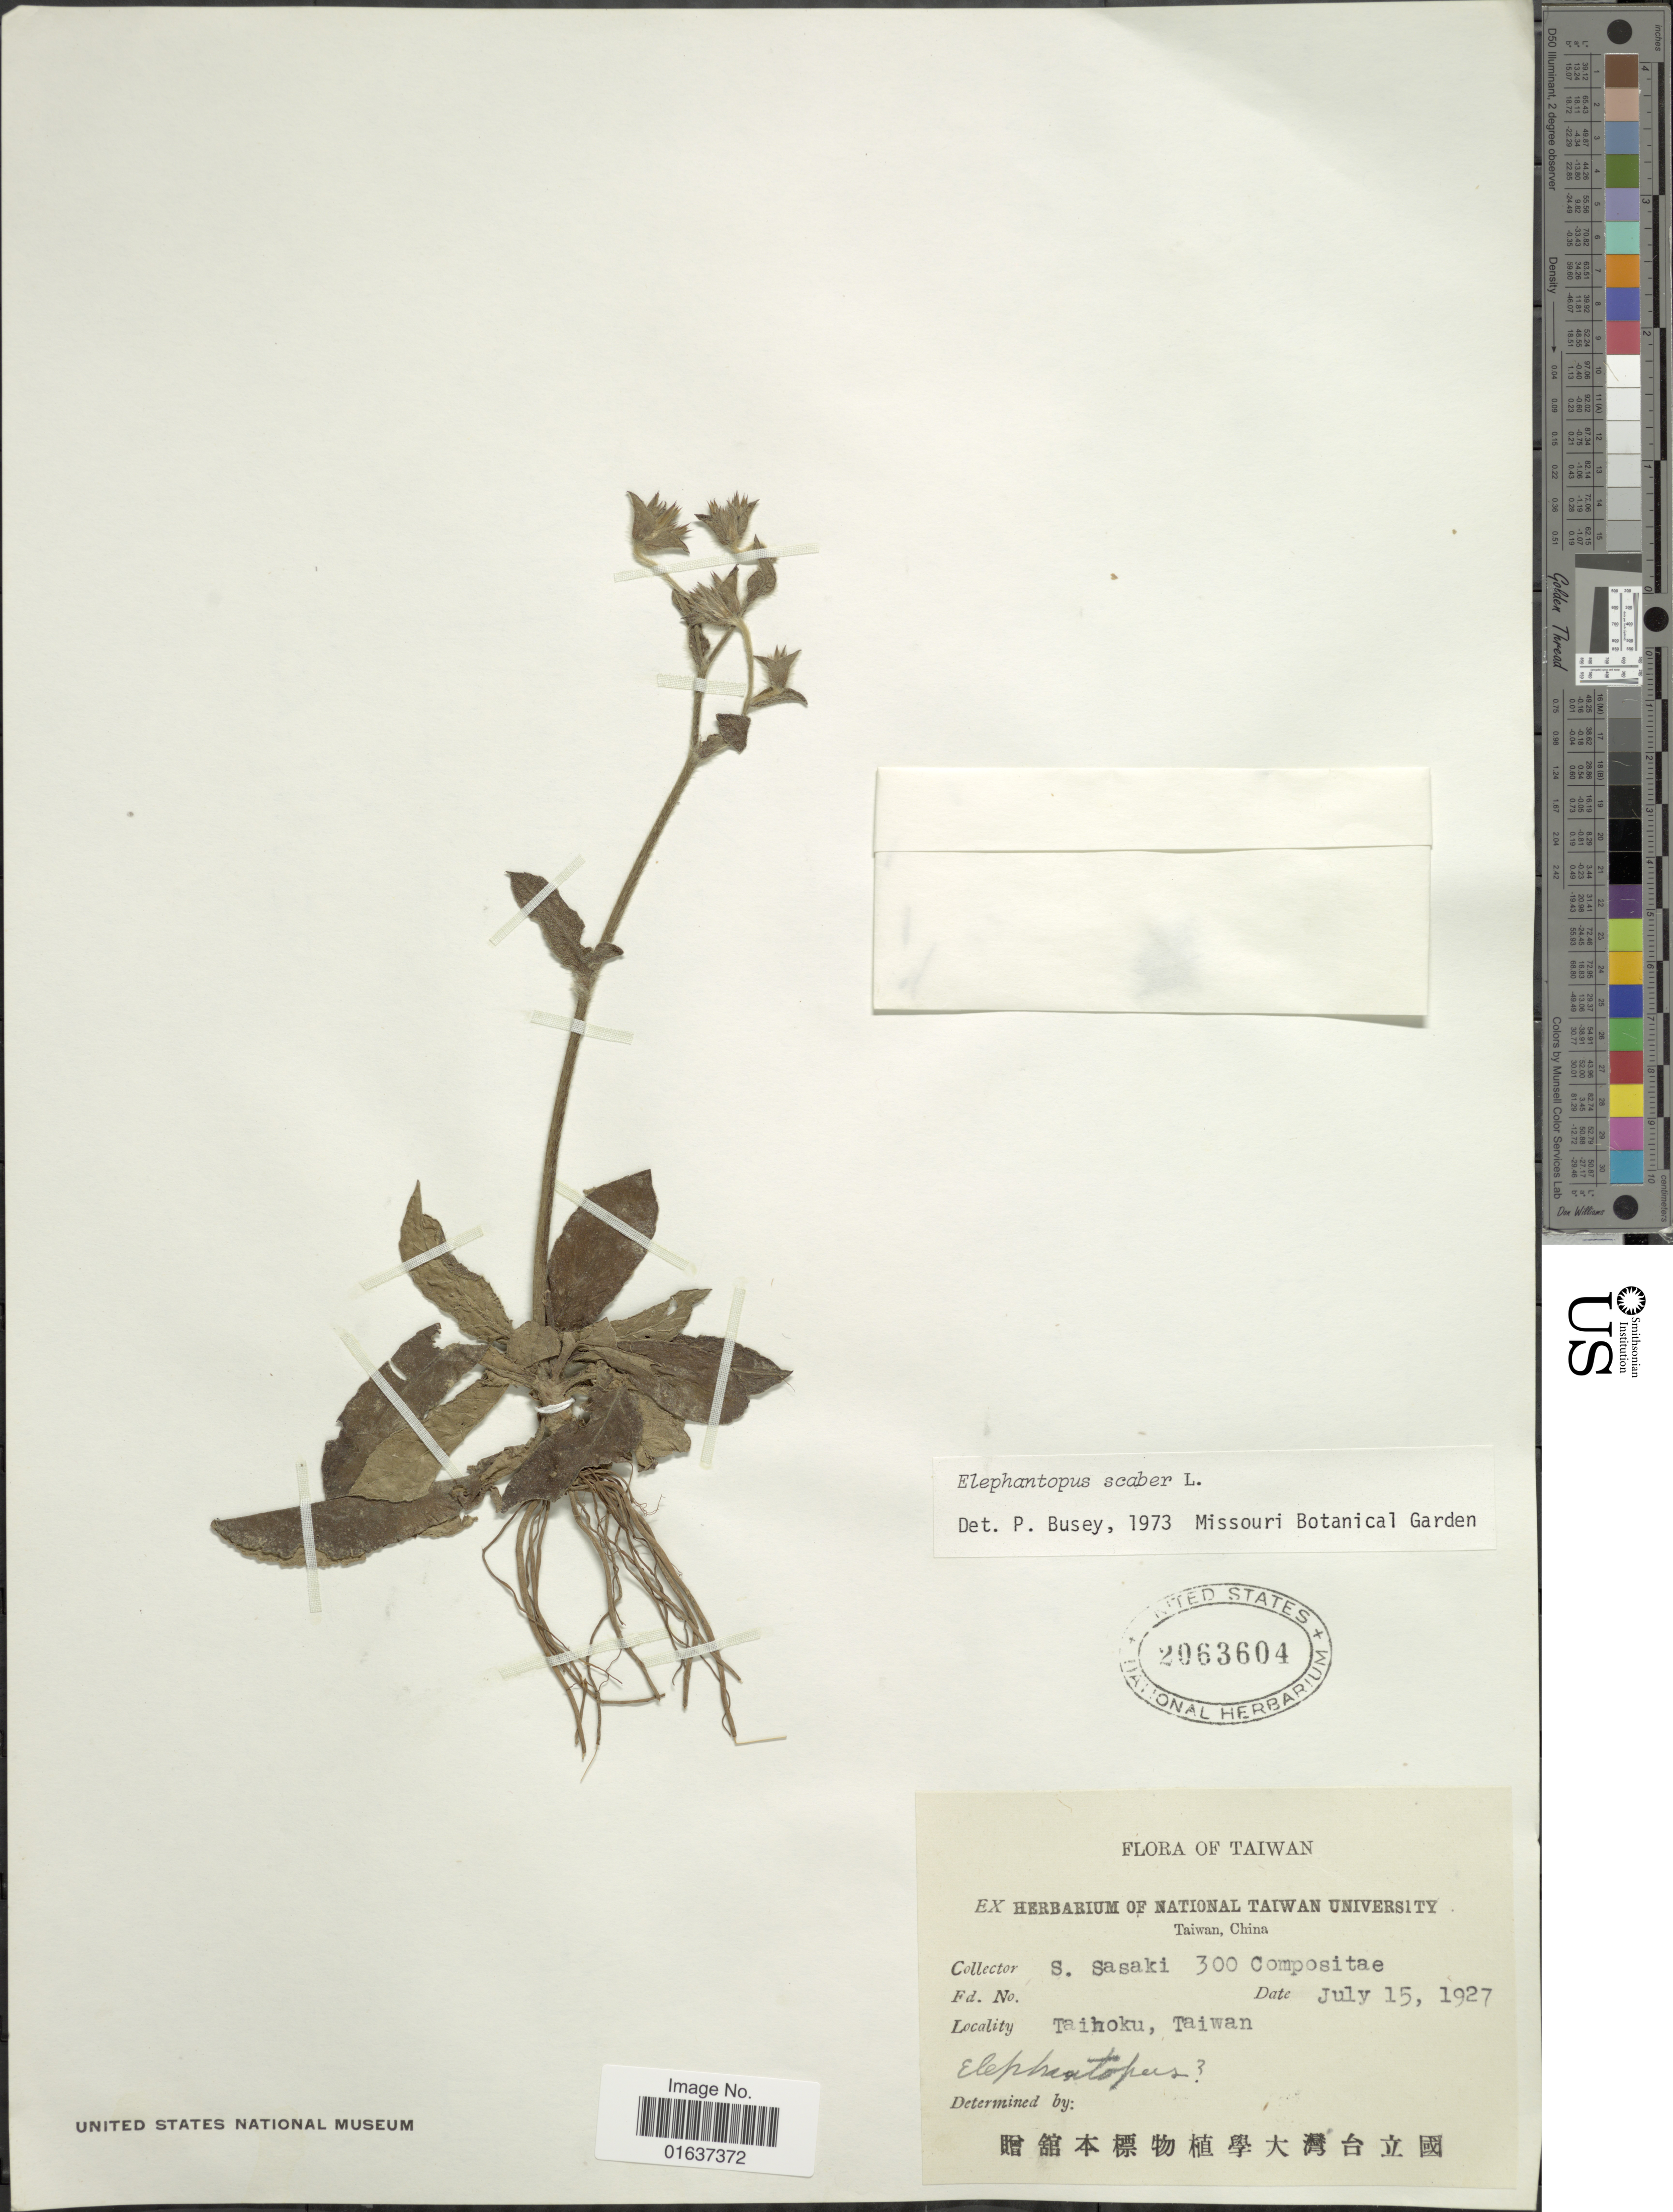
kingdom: Plantae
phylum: Tracheophyta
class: Magnoliopsida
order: Asterales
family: Asteraceae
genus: Elephantopus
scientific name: Elephantopus scaber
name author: L.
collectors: S. Sasaki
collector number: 300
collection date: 1927-07-15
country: Taiwan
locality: Taihoku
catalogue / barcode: US 2063604